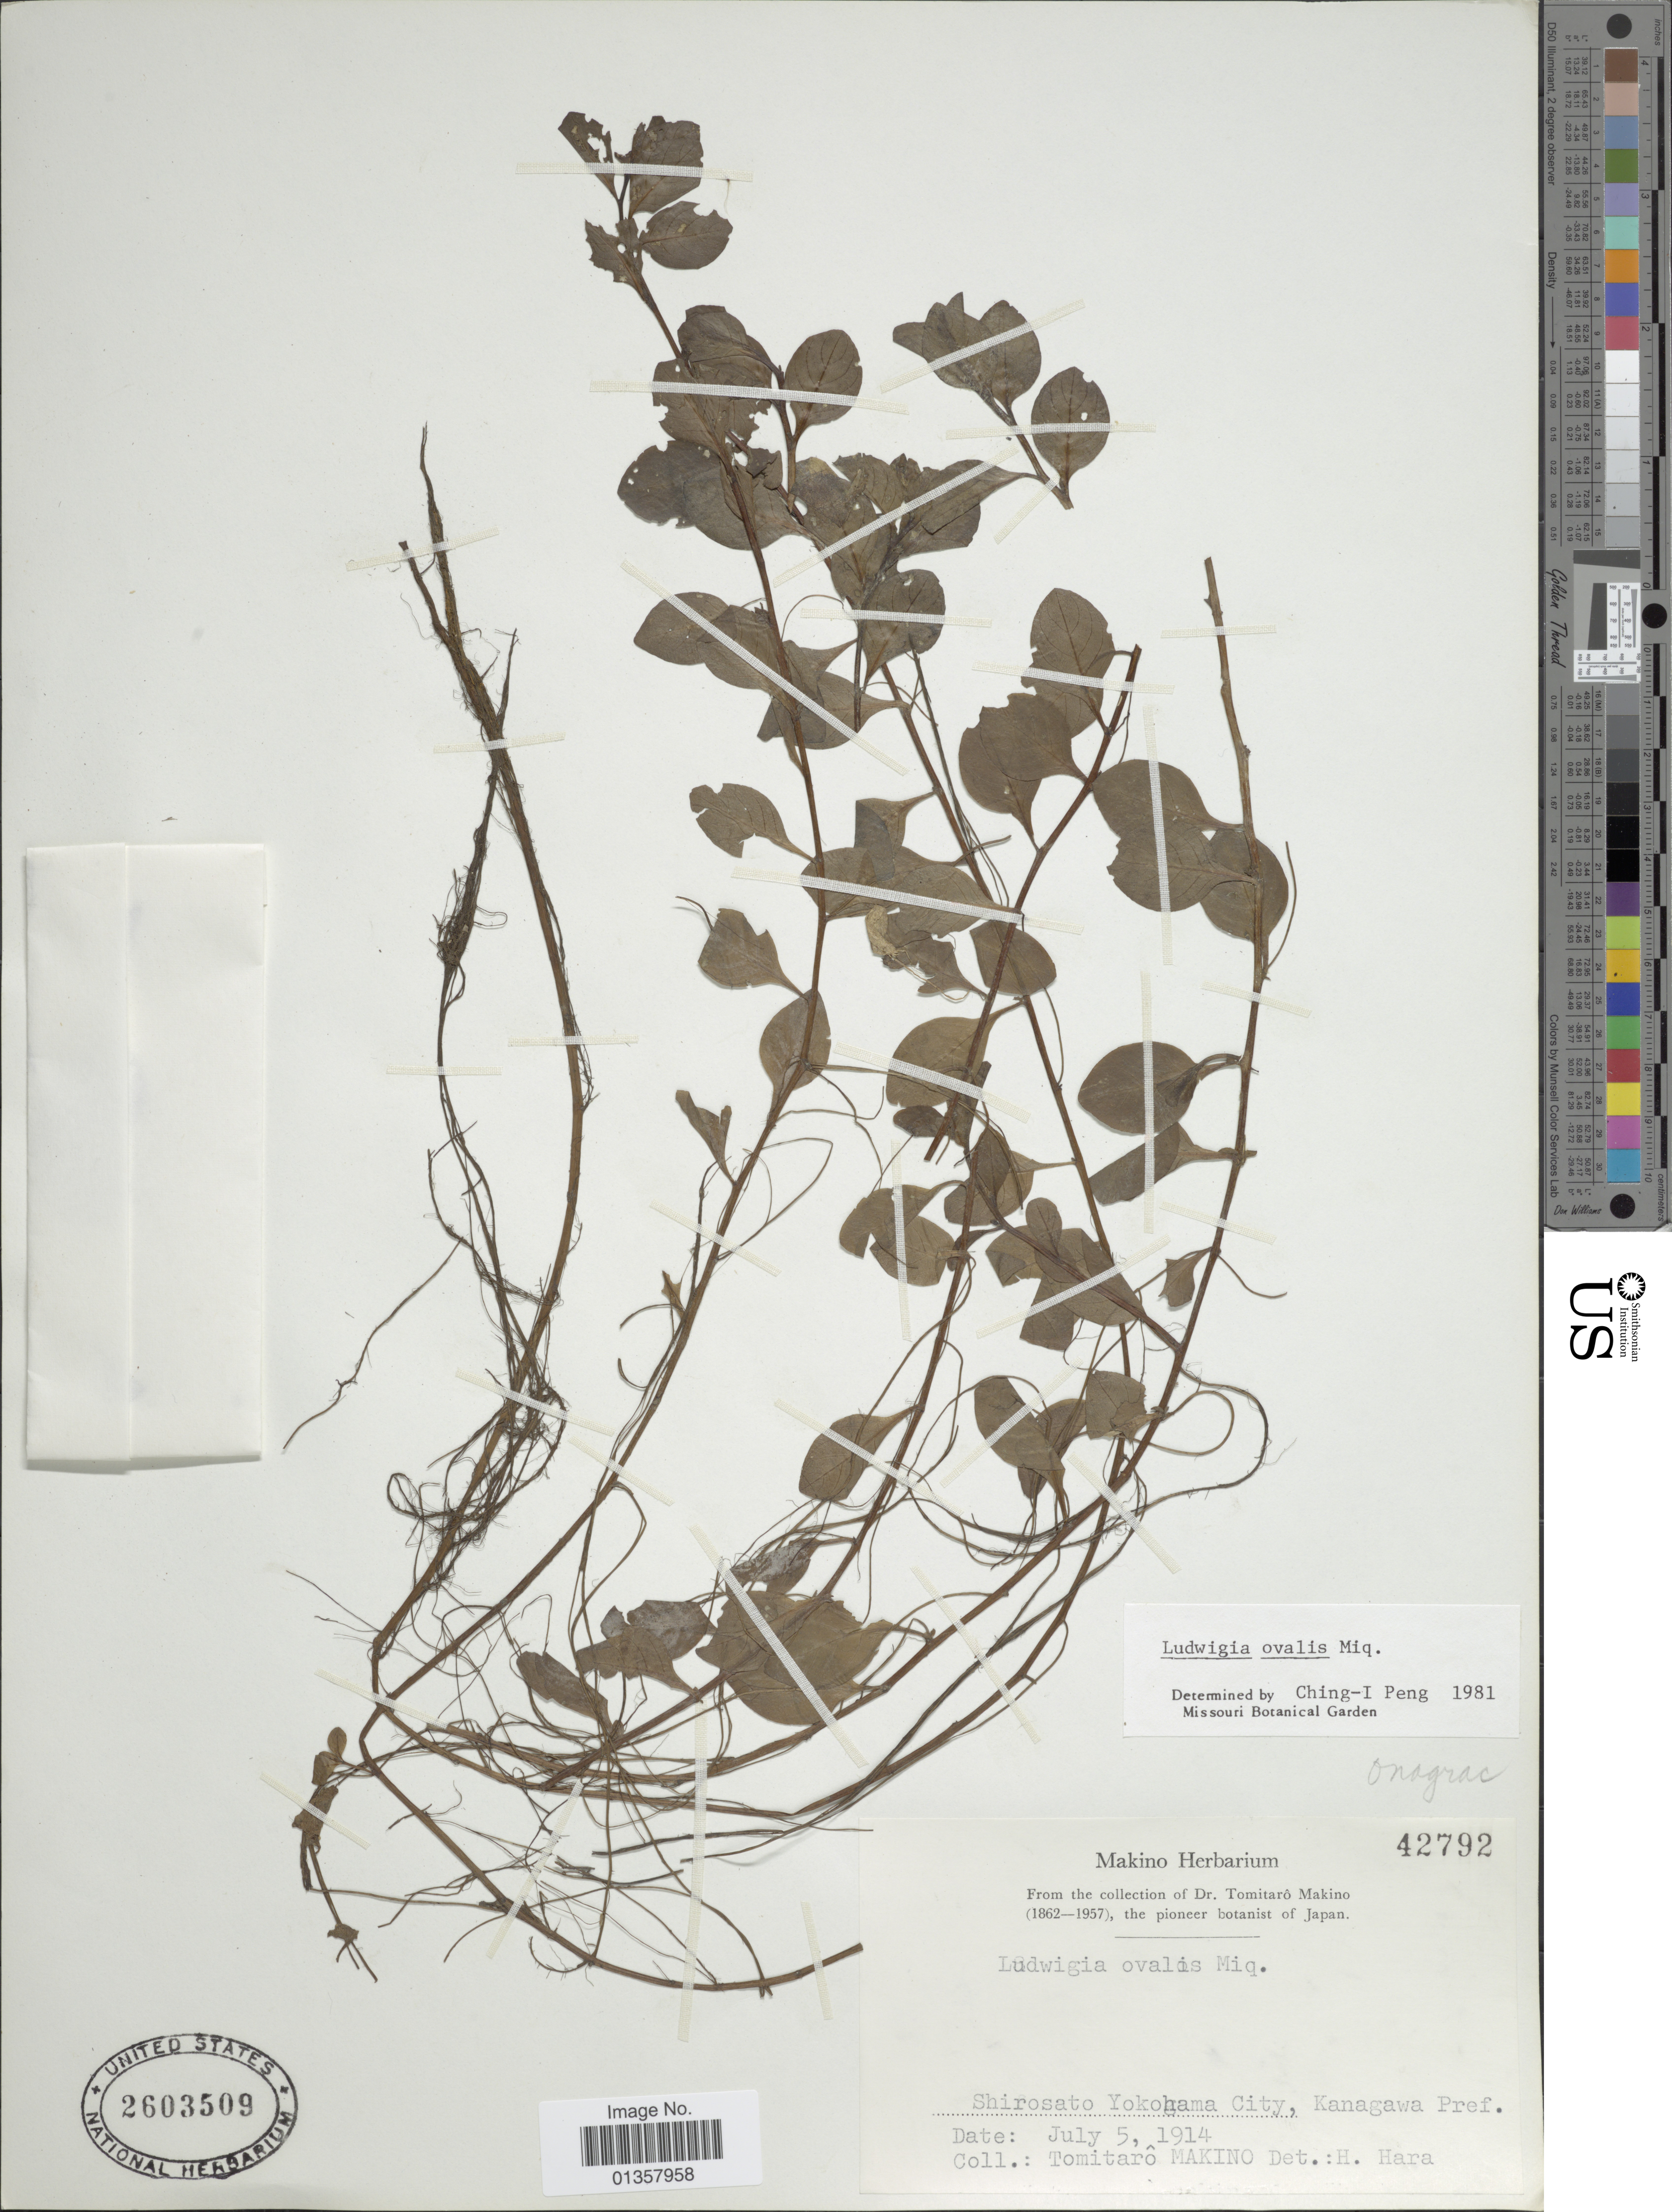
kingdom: Plantae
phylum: Tracheophyta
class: Magnoliopsida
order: Myrtales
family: Onagraceae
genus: Ludwigia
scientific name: Ludwigia ovalis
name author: Miq.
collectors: T. Makino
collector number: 42792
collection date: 1914-07-05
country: Japan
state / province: Kanagawa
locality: Shirosato Yokohama City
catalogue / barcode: US 2603509